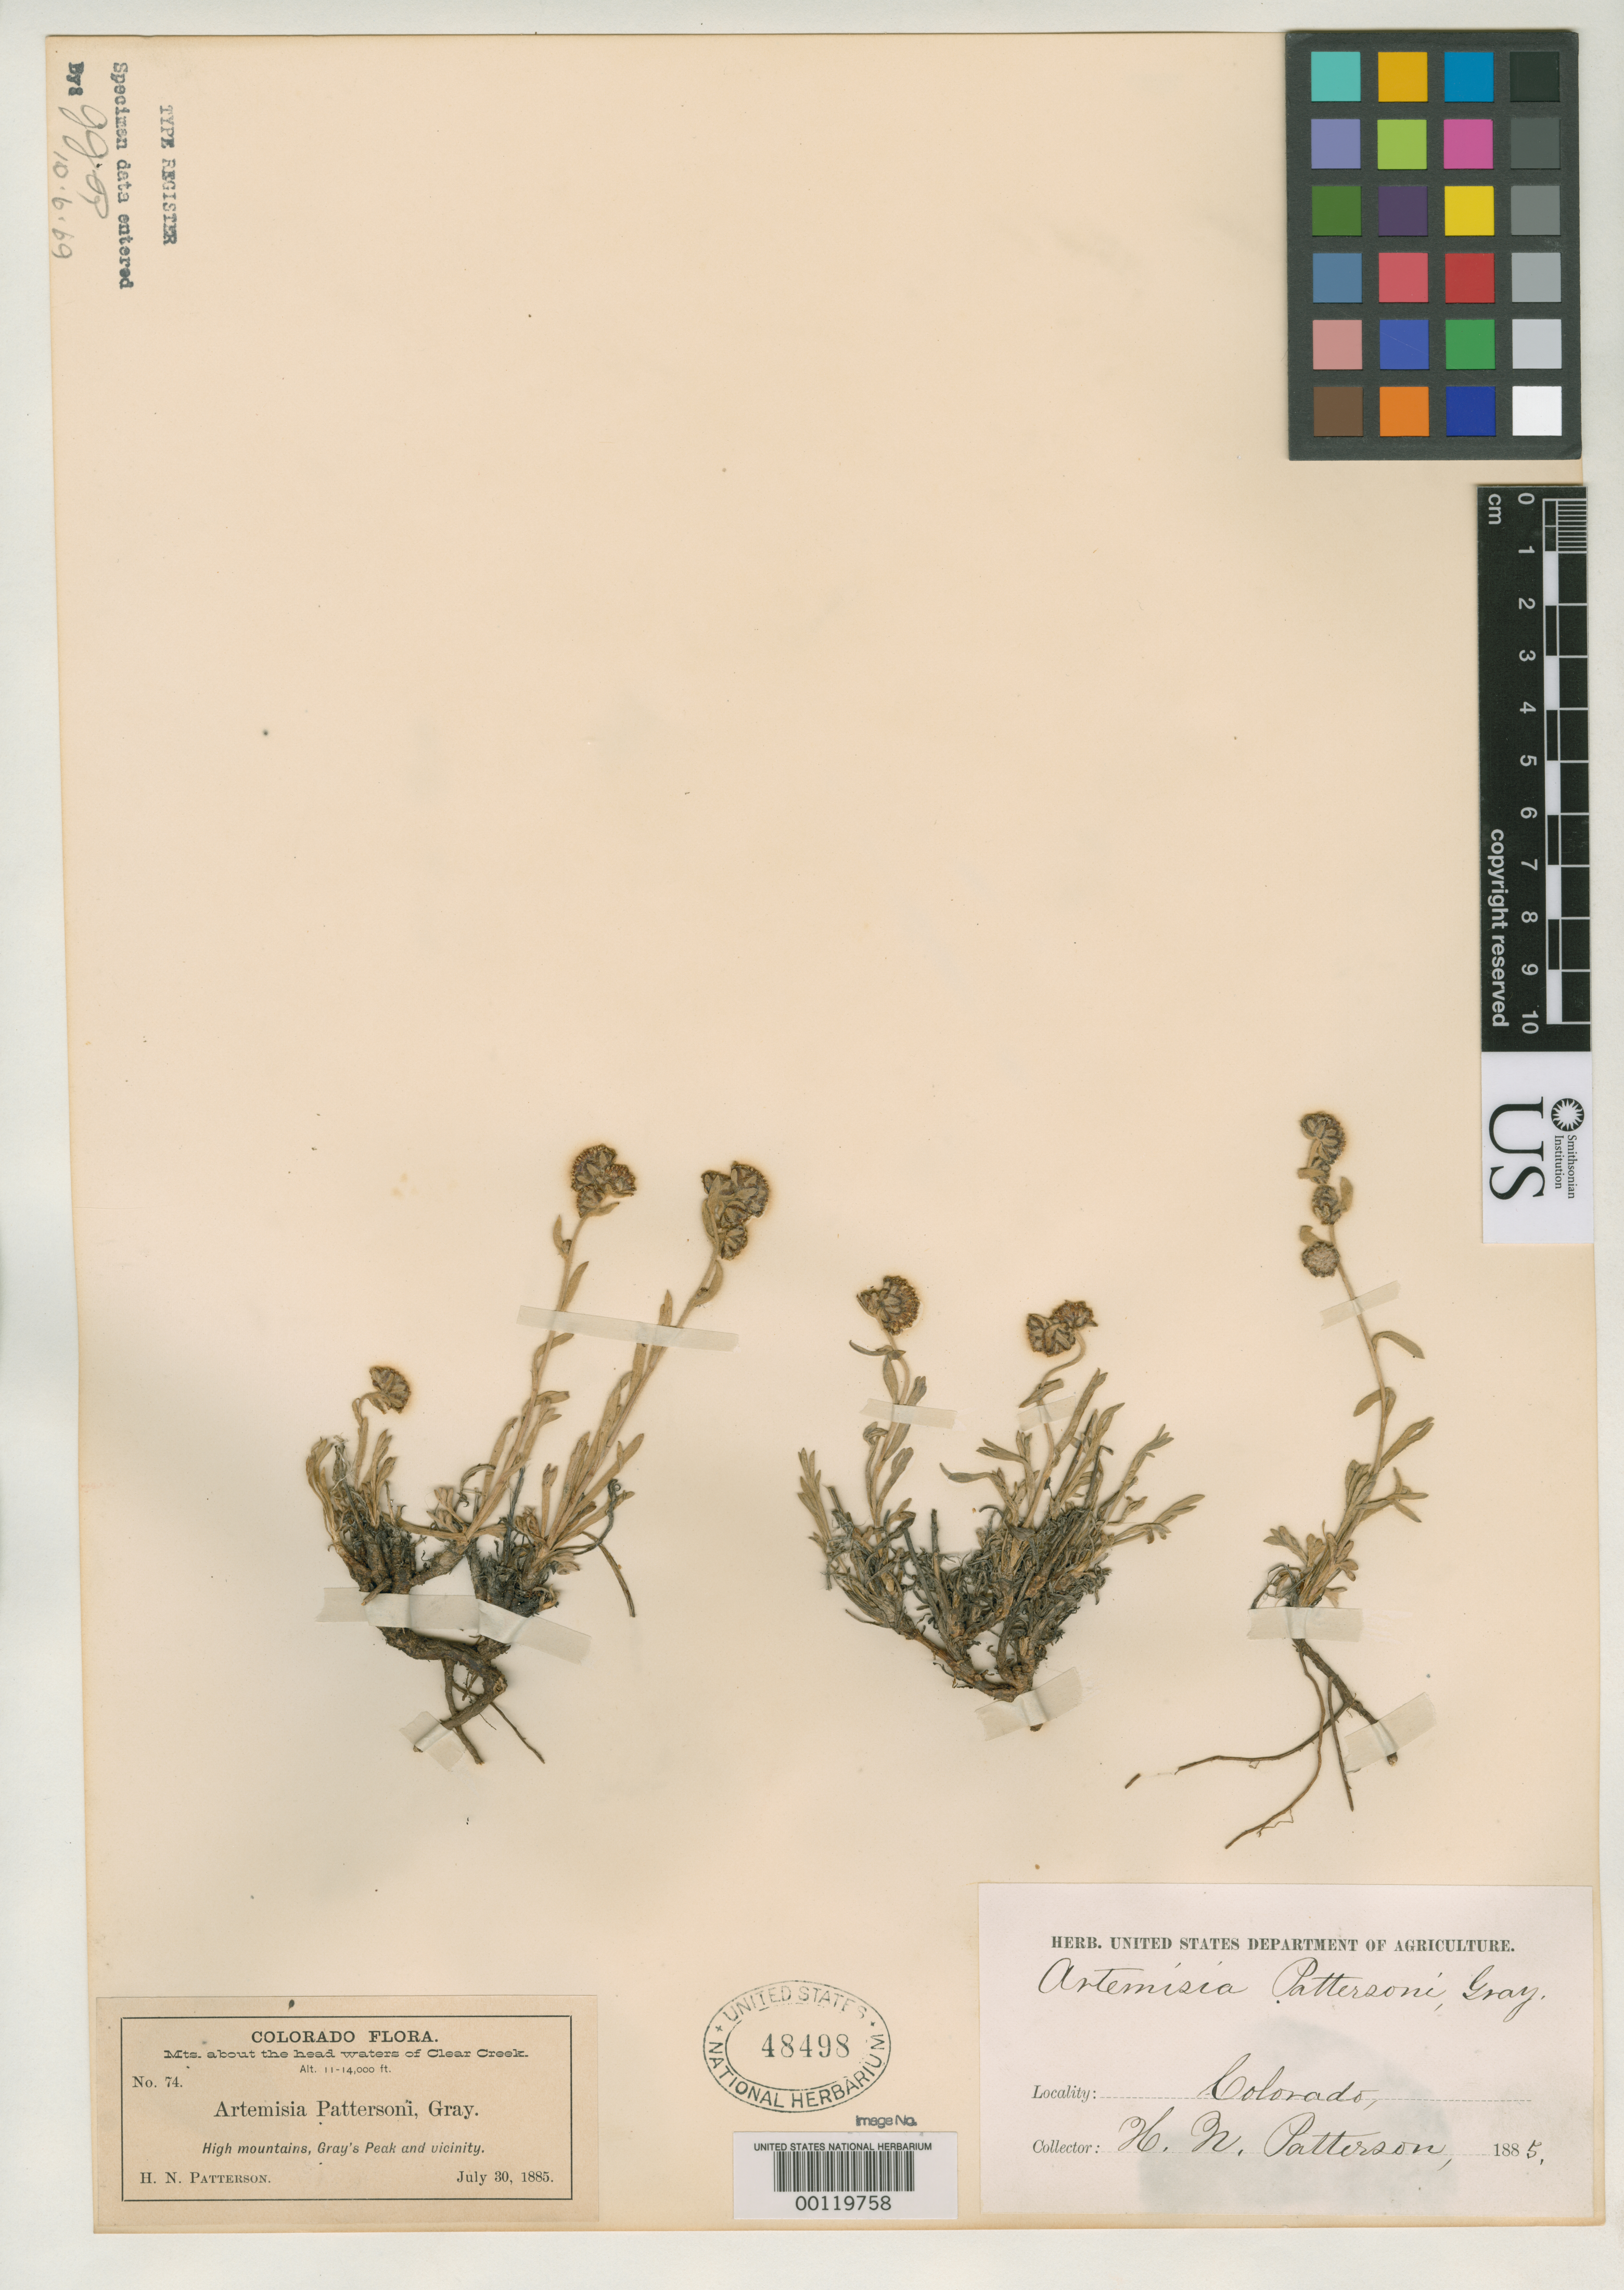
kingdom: Plantae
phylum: Tracheophyta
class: Magnoliopsida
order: Asterales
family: Asteraceae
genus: Artemisia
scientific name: Artemisia pattersonii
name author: A. Gray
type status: Type Collection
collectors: H. N. Patterson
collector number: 74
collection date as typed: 30 Jul 1885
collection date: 1885-07-30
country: United States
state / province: Colorado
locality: Gray's Peak.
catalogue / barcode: US 48498